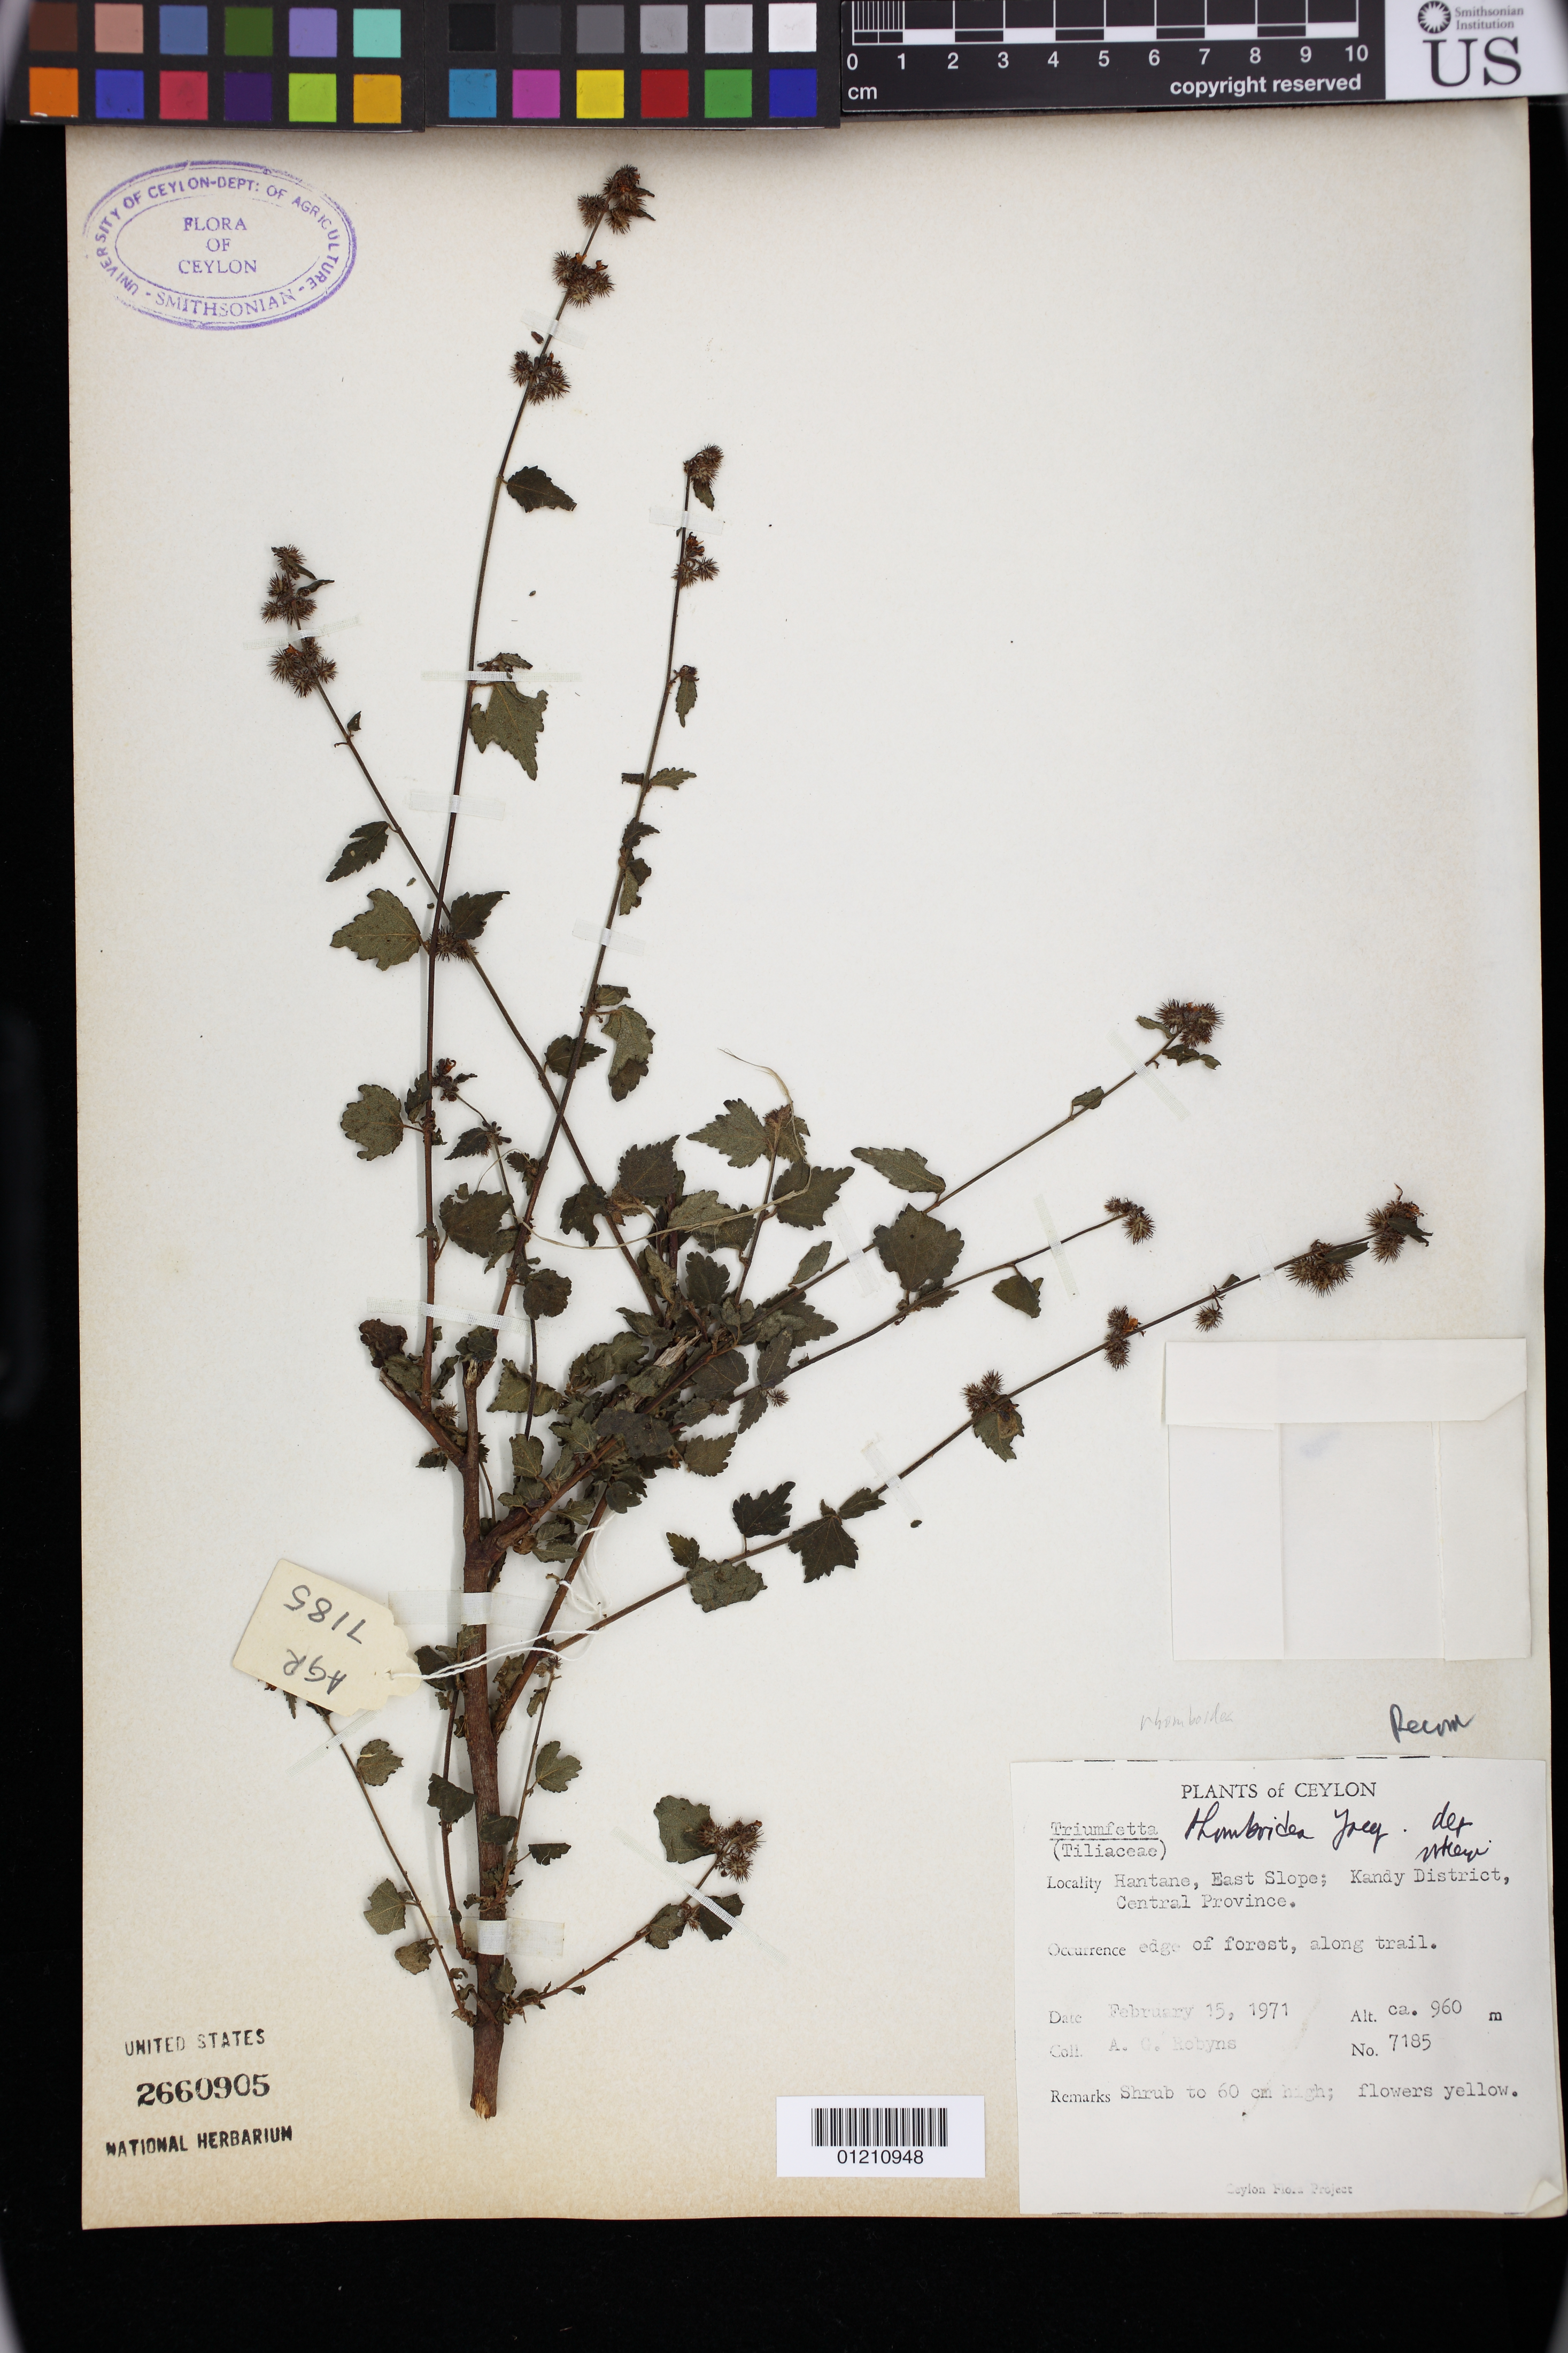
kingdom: Plantae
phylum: Tracheophyta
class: Magnoliopsida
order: Malvales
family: Malvaceae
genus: Triumfetta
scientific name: Triumfetta rhomboidea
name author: Jacq.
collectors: A. G. Robyns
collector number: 7185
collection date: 1971-02-15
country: Sri Lanka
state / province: Central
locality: Hantane, East Slope; Kandy District, Central Province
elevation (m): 960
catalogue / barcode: US 2660905